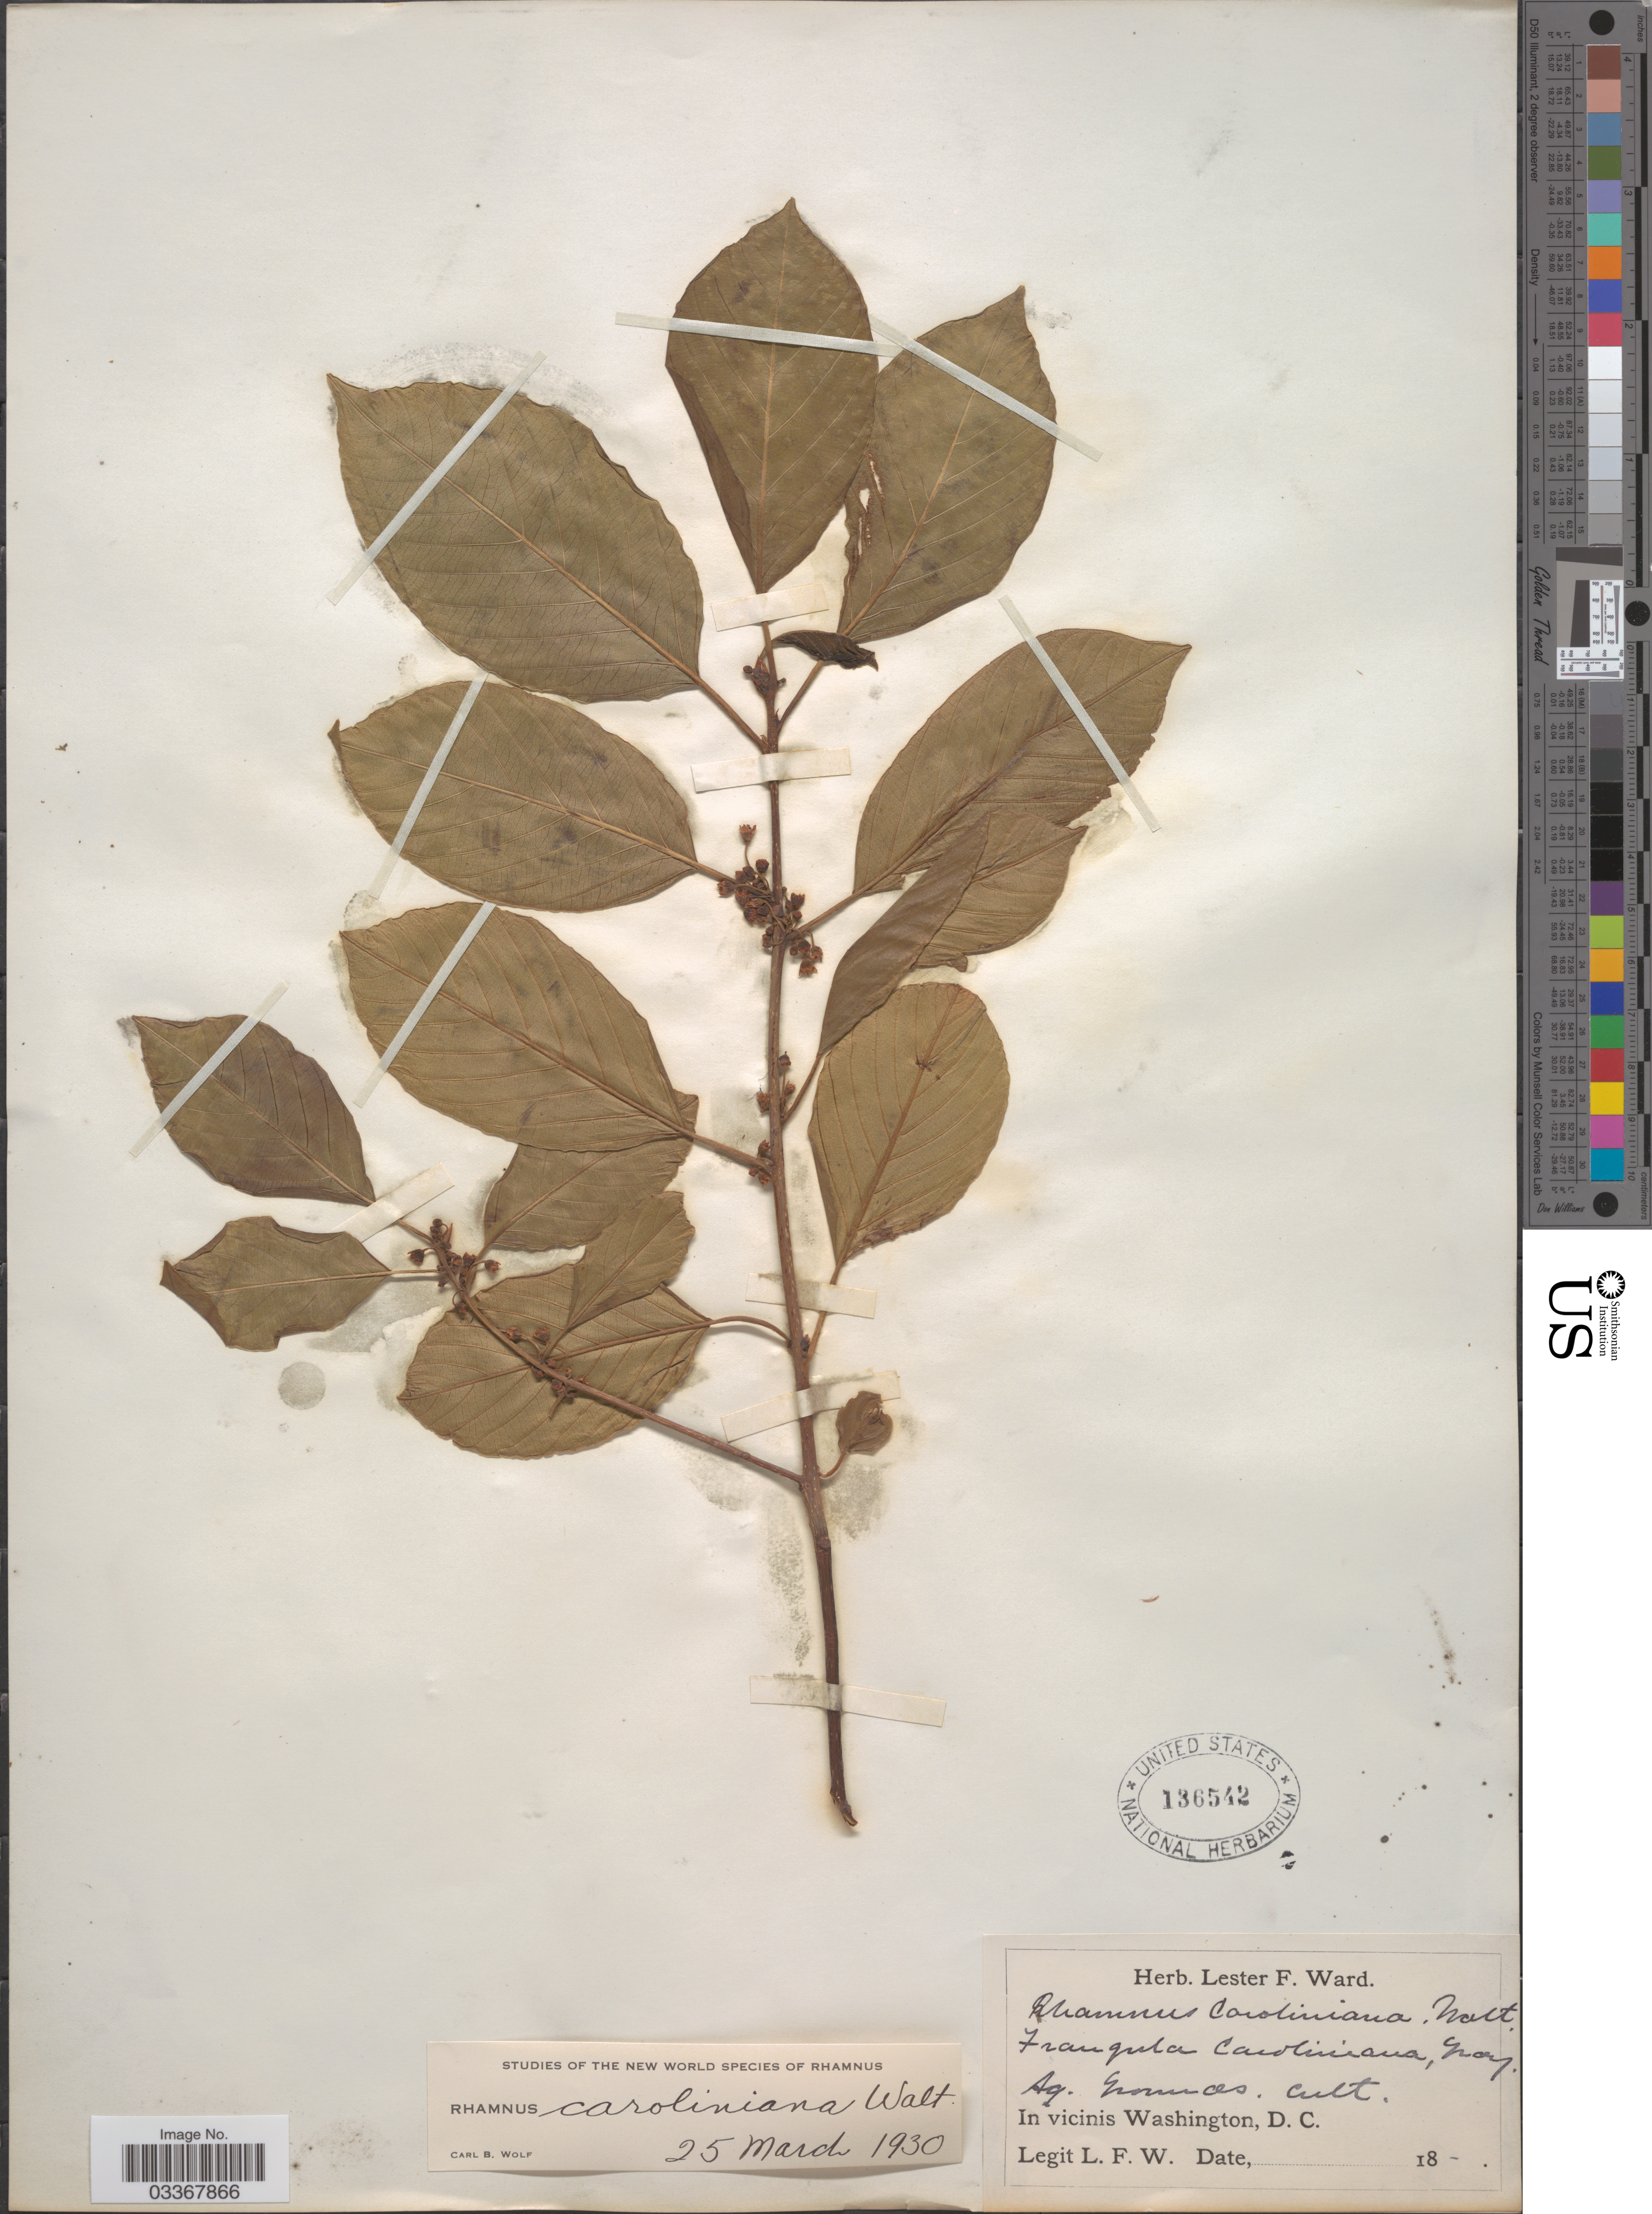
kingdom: Plantae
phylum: Tracheophyta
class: Magnoliopsida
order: Rosales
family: Rhamnaceae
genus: Frangula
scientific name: Frangula caroliniana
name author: (Walter) A. Gray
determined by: Strong, Mark T., (BOT), Smithsonian Institution - National Museum of Natural History (UNITED STATES)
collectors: L. F. Ward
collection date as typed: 18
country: United States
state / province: District of Columbia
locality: Ag. Grounds. In vicinis Washington, D.C.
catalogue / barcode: US 136542